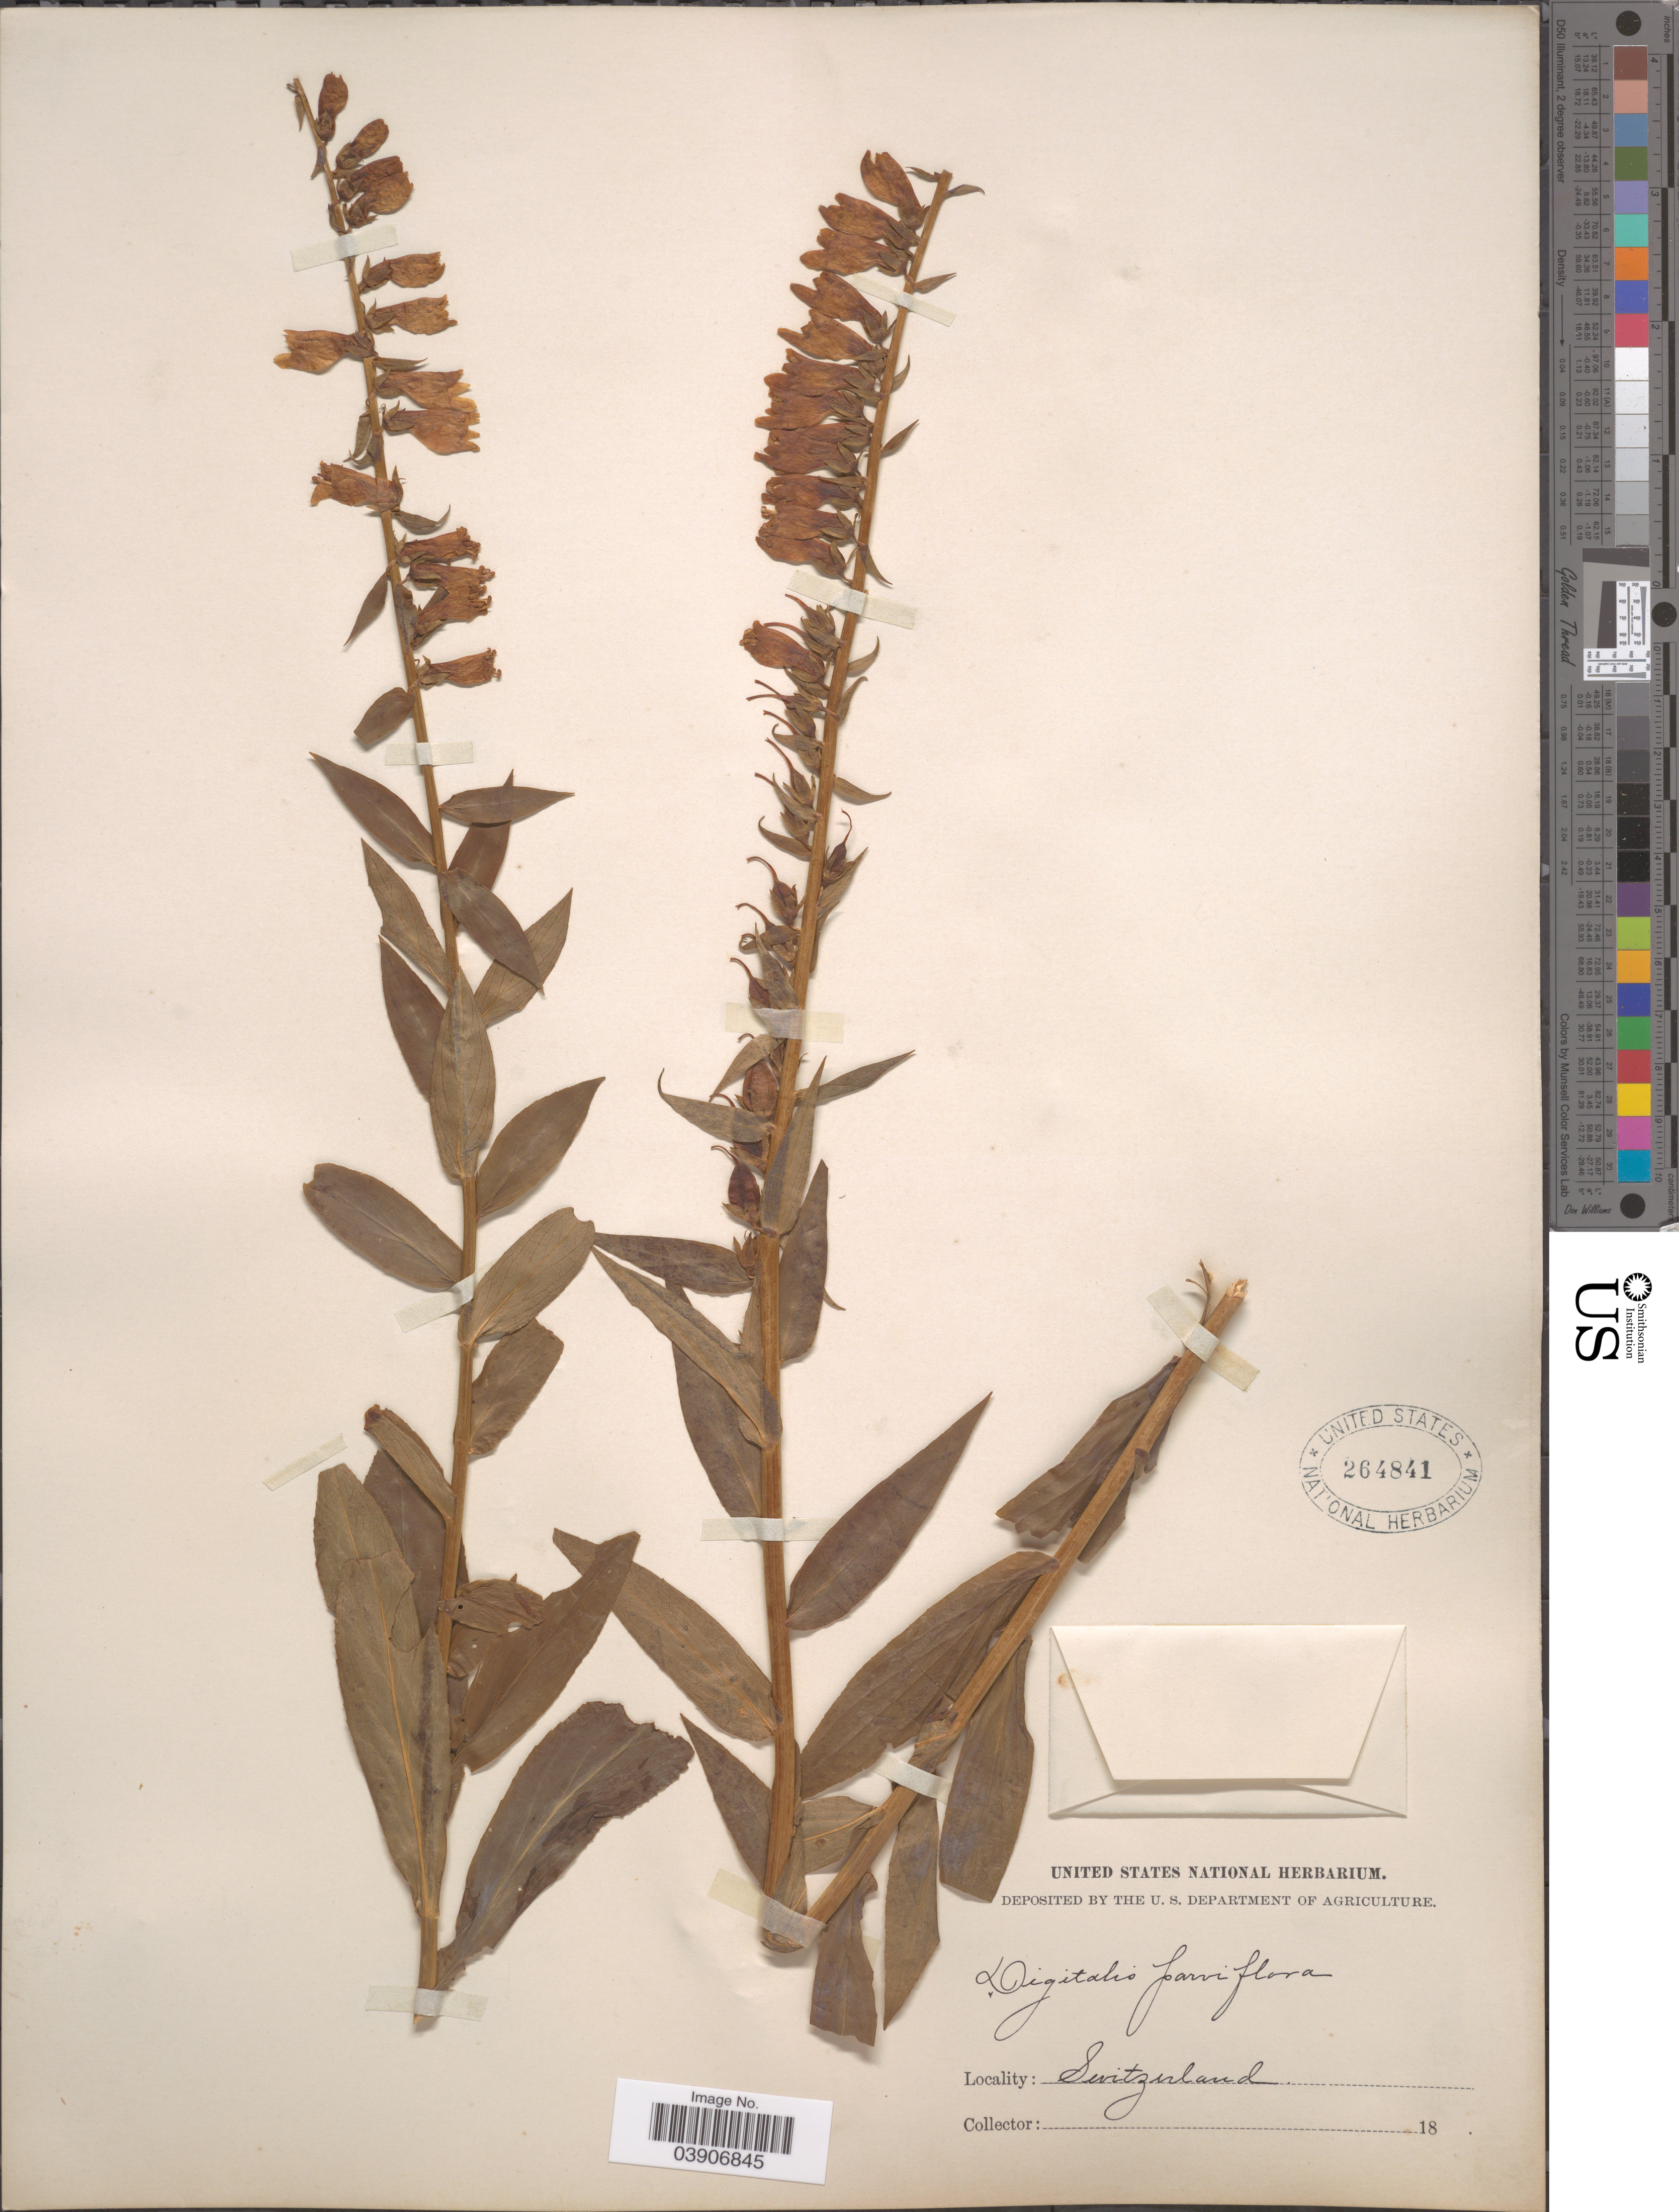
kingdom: Plantae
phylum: Tracheophyta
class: Magnoliopsida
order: Lamiales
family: Plantaginaceae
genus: Digitalis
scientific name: Digitalis parviflora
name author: Jacq.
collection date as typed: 18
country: Switzerland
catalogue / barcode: US 264841